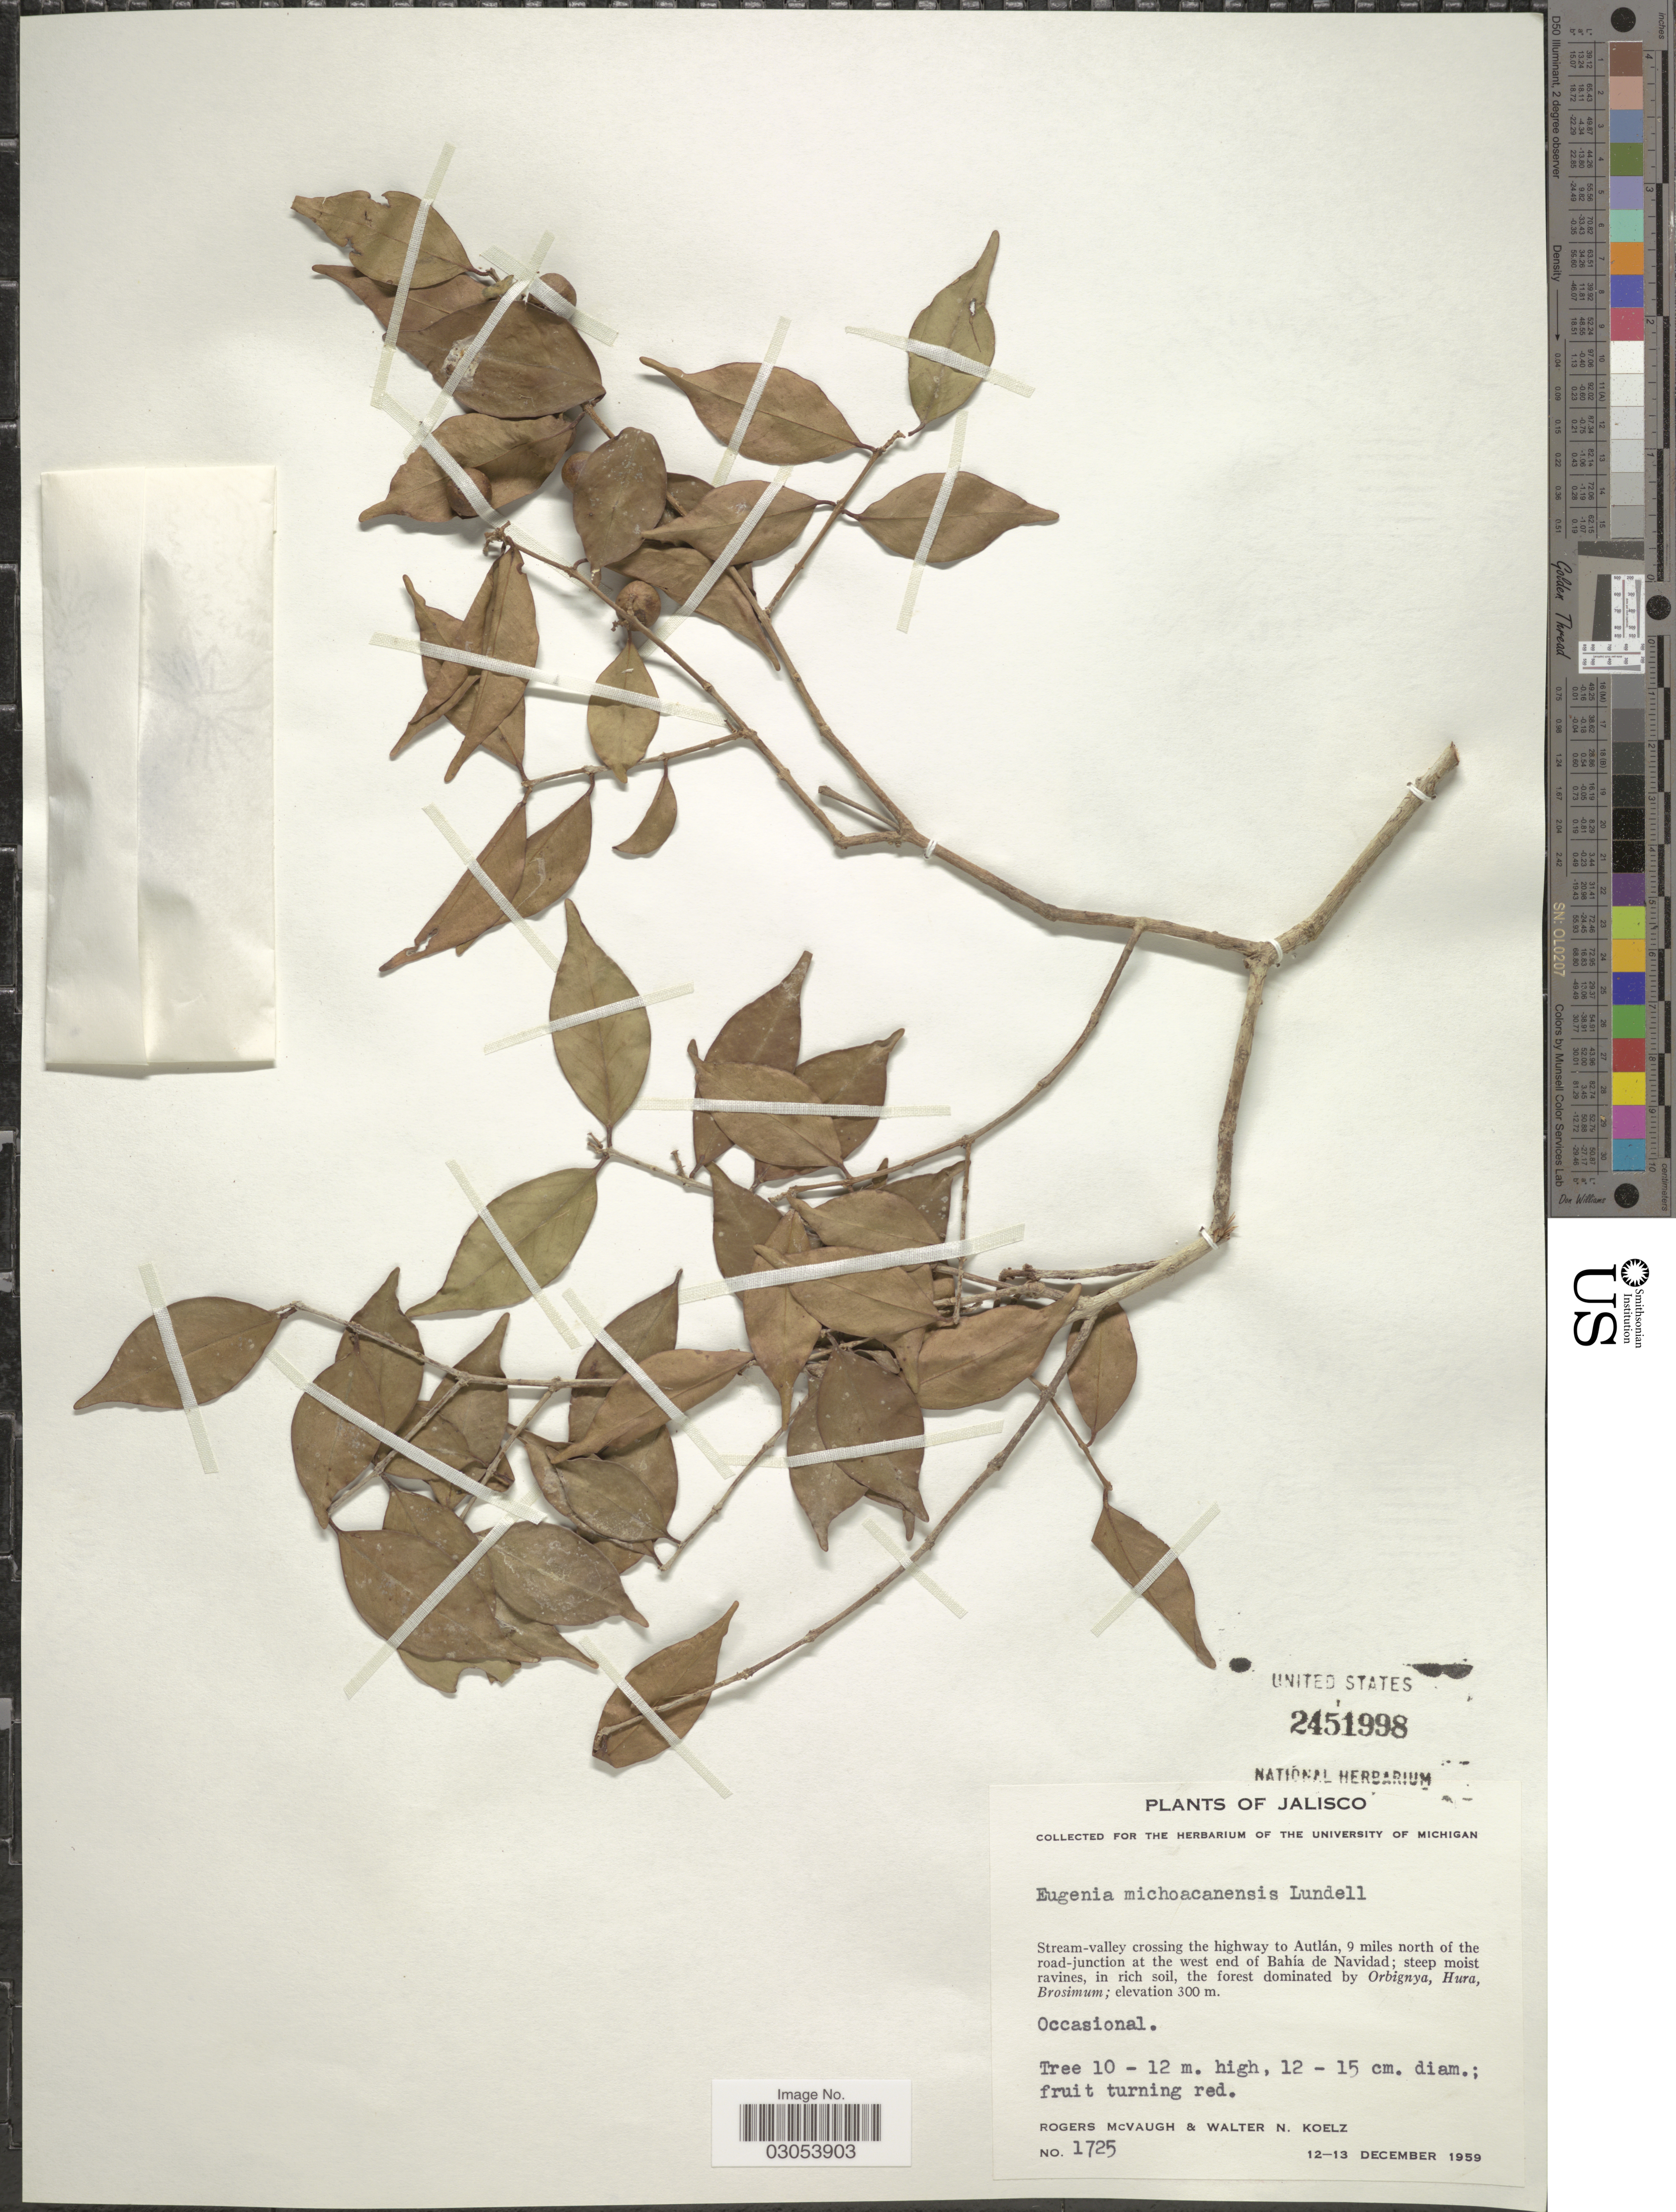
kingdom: Plantae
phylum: Tracheophyta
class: Magnoliopsida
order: Myrtales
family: Myrtaceae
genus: Eugenia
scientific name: Eugenia michoacanensis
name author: Lundell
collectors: R. McVaugh & W. N. Koelz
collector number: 1725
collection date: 1959-12-12/1959-12-13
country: Mexico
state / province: Jalisco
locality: Stream-valley crossing the highway to Autlán, 9 miles north of the road-junction at the west end of Bahía-de Navidad.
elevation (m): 300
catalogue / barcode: US 2451998